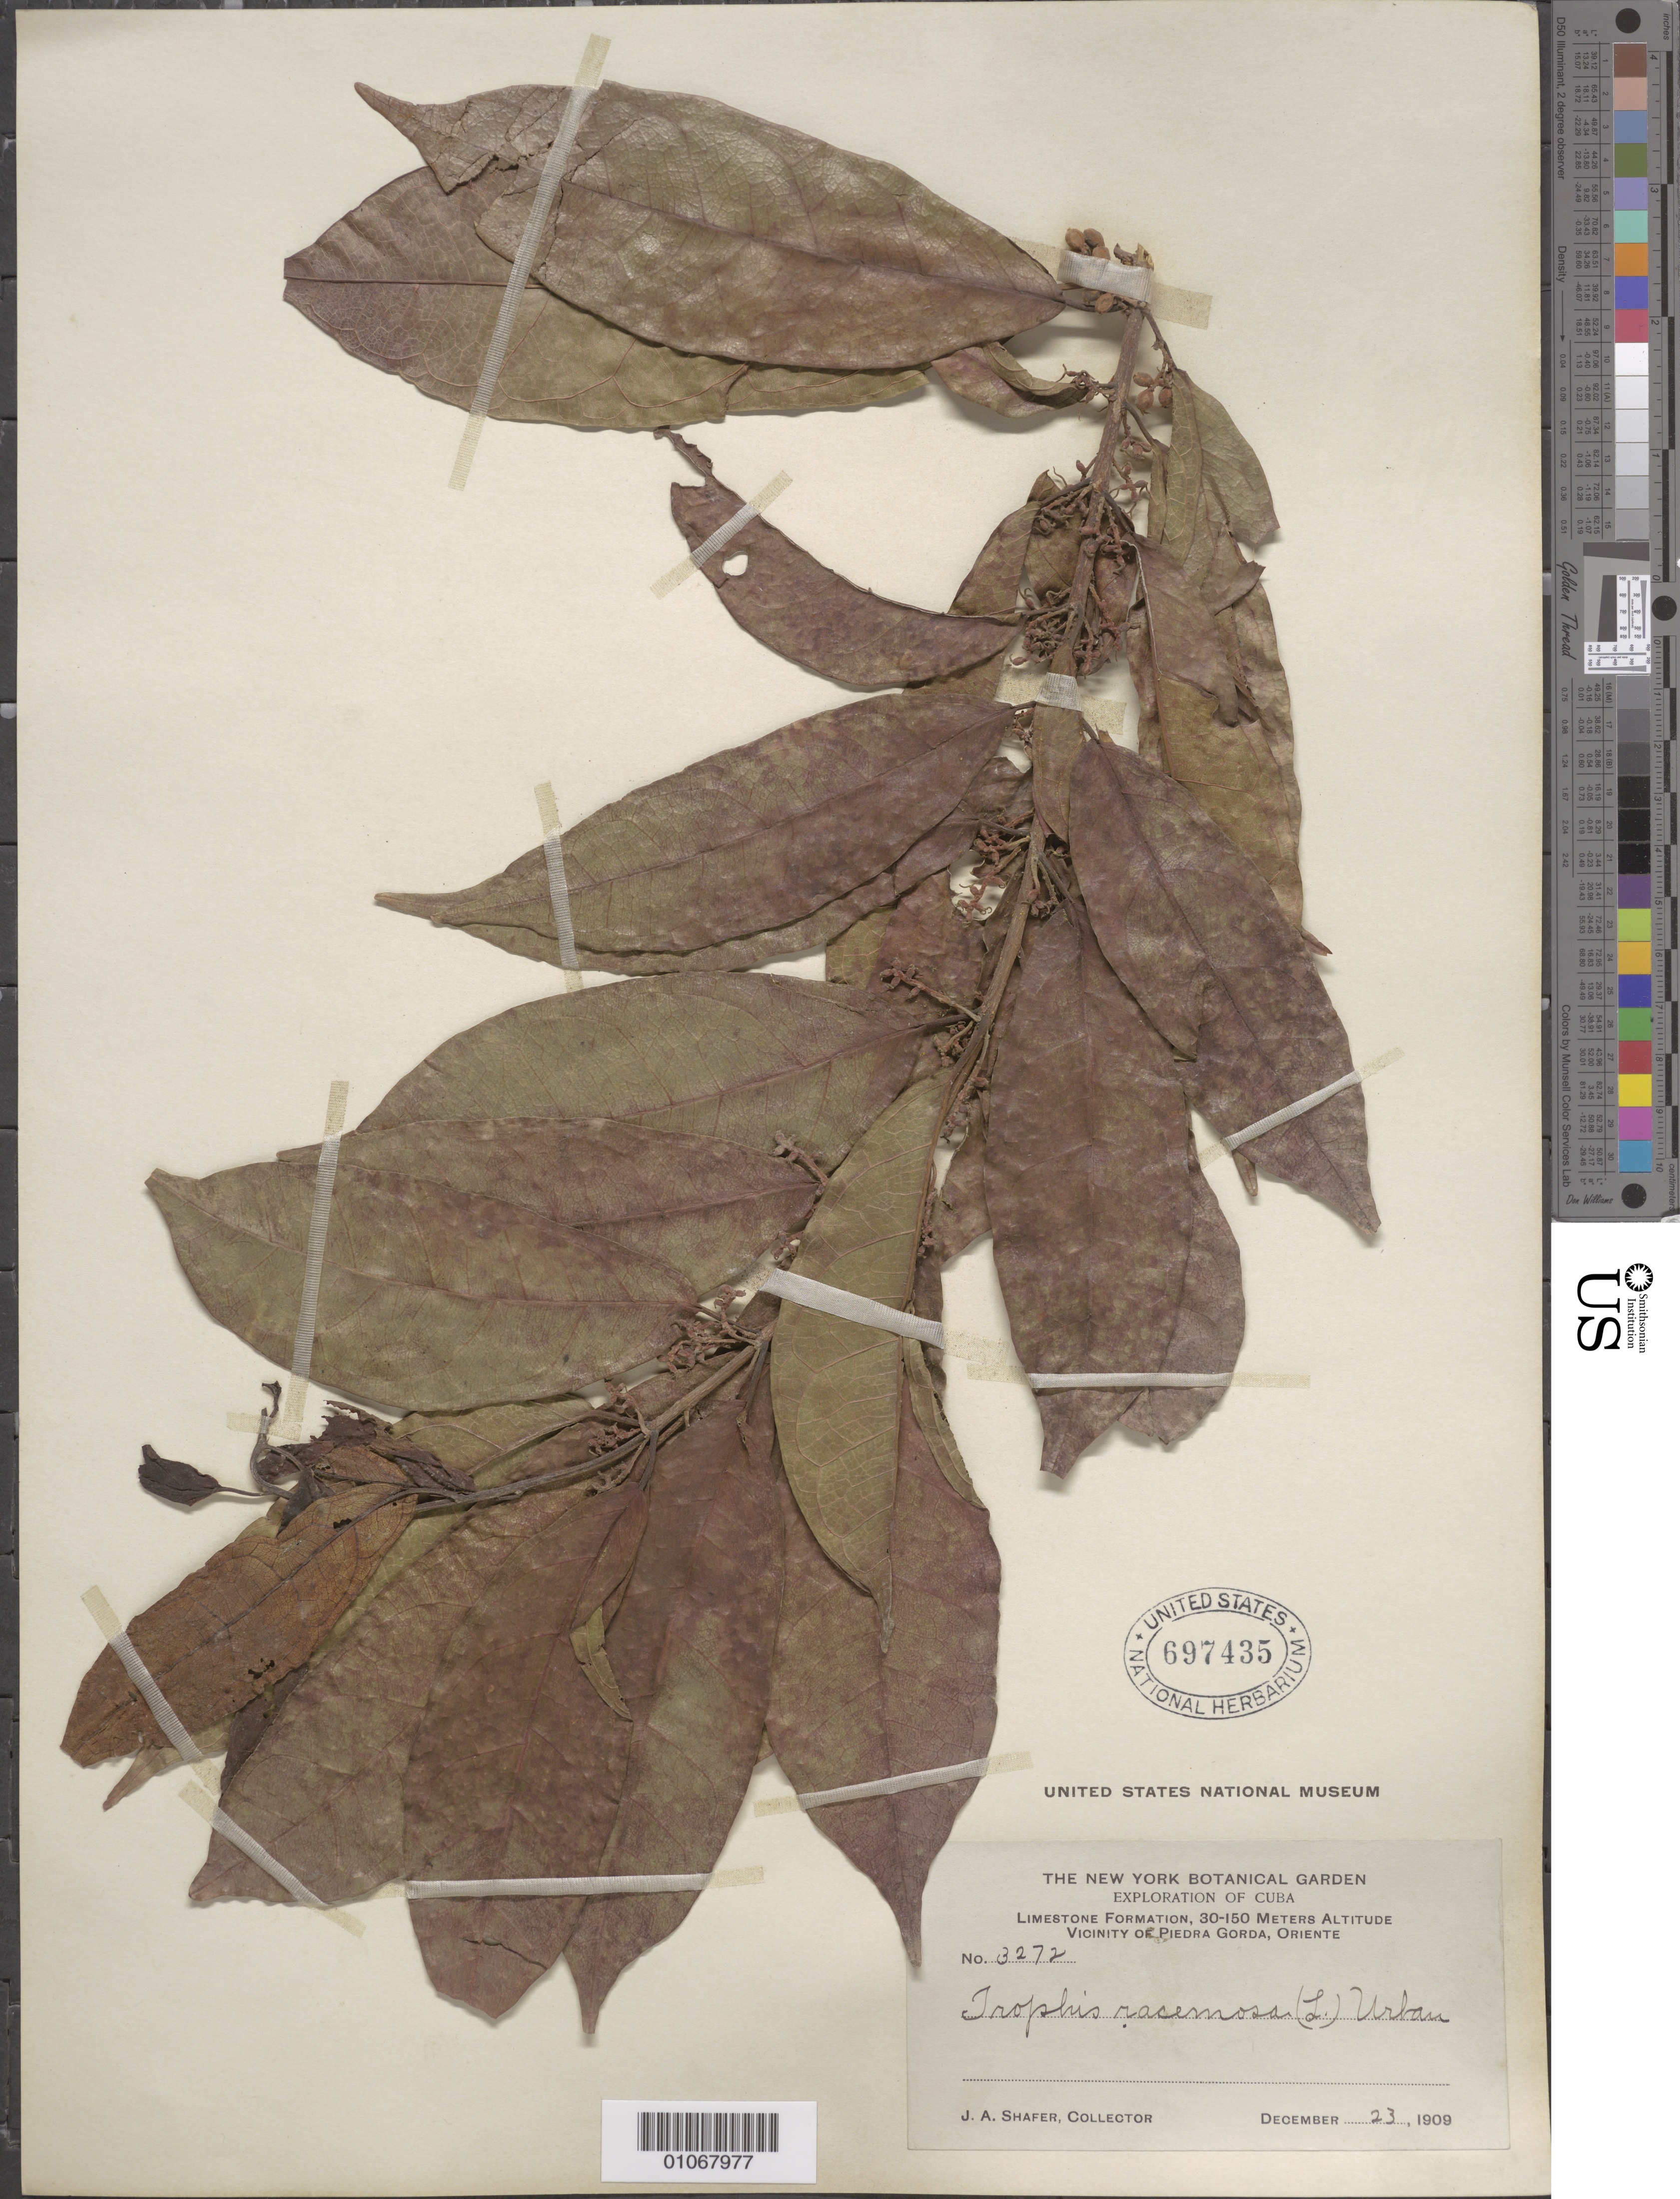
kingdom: Plantae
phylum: Tracheophyta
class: Magnoliopsida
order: Rosales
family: Moraceae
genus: Trophis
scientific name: Trophis racemosa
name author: (L.) Urb.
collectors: J. A. Shafer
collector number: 3272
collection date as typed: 23 Dec 1909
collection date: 1909-12-23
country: Cuba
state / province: Oriente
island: Cuba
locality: Vicinity of Piedra Gorda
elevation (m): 30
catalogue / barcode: US 697435